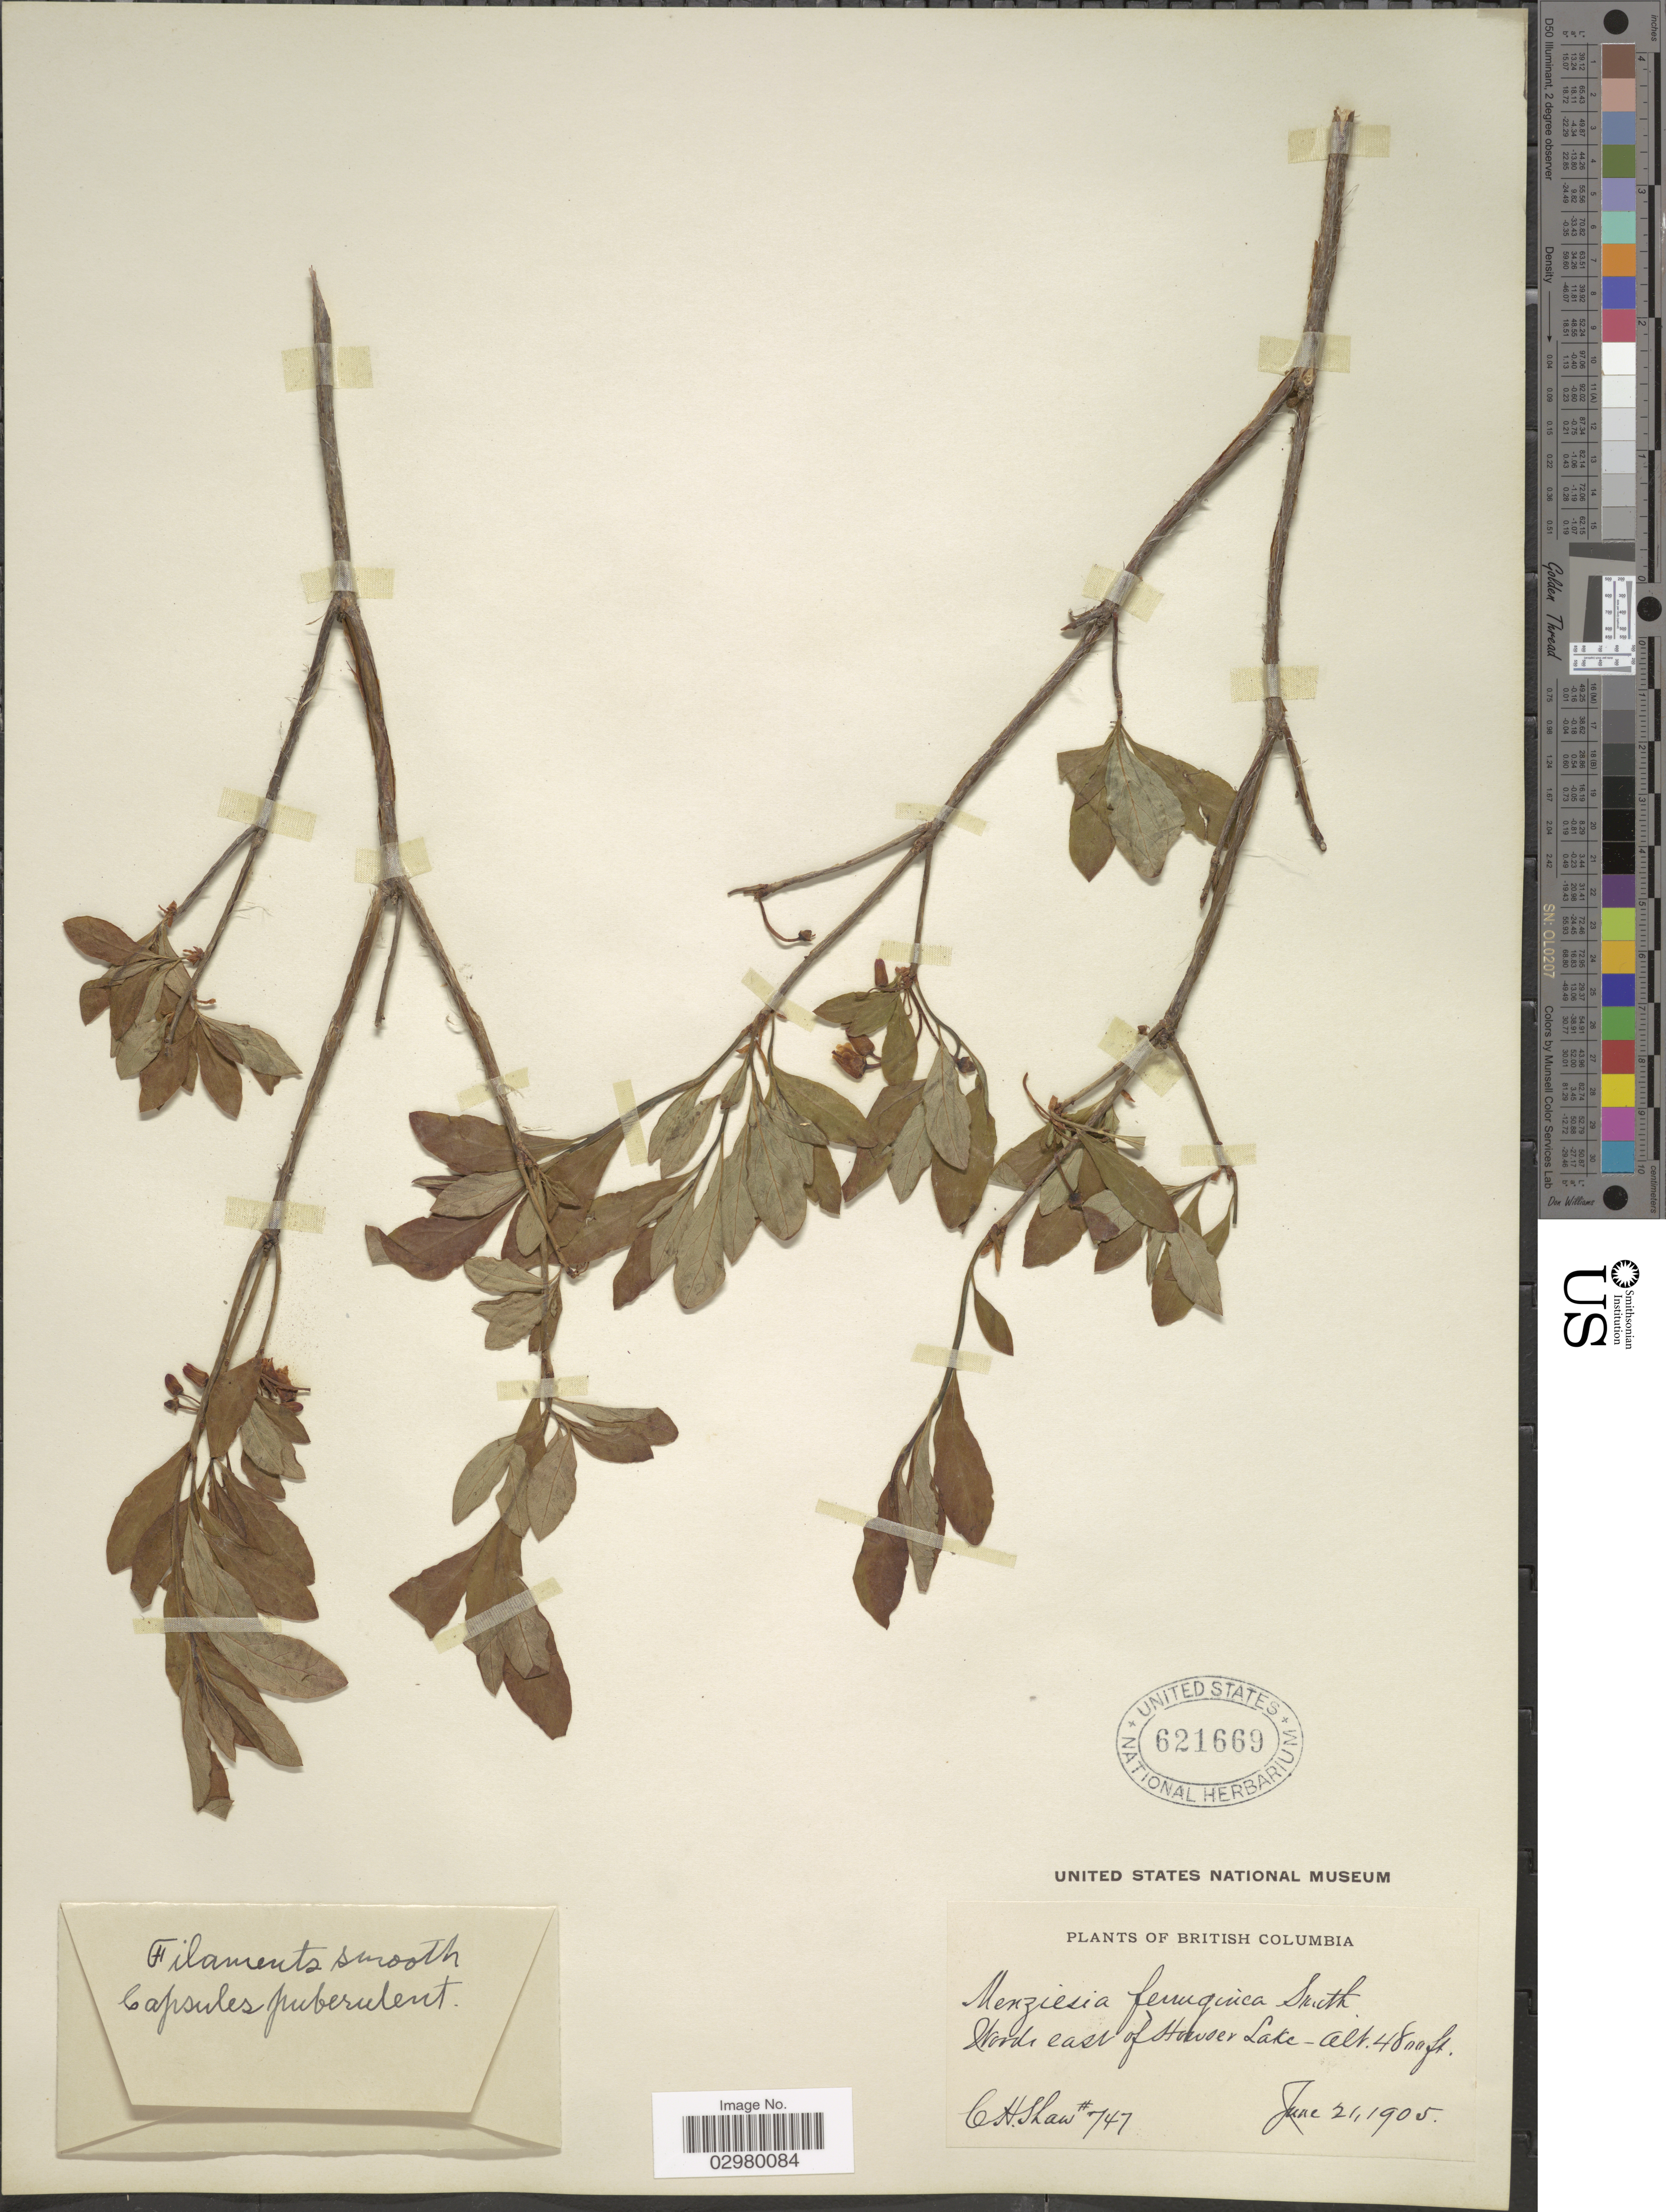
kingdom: Plantae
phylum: Tracheophyta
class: Magnoliopsida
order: Ericales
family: Ericaceae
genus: Menziesia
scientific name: Menziesia ferruginea subsp. glabella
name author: (A. Gray) Calder & Roy L. Taylor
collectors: C. H. Shaw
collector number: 747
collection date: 1905-06-21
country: Canada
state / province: British Columbia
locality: Woods east of Howser Lake.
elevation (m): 1463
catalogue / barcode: US 621669